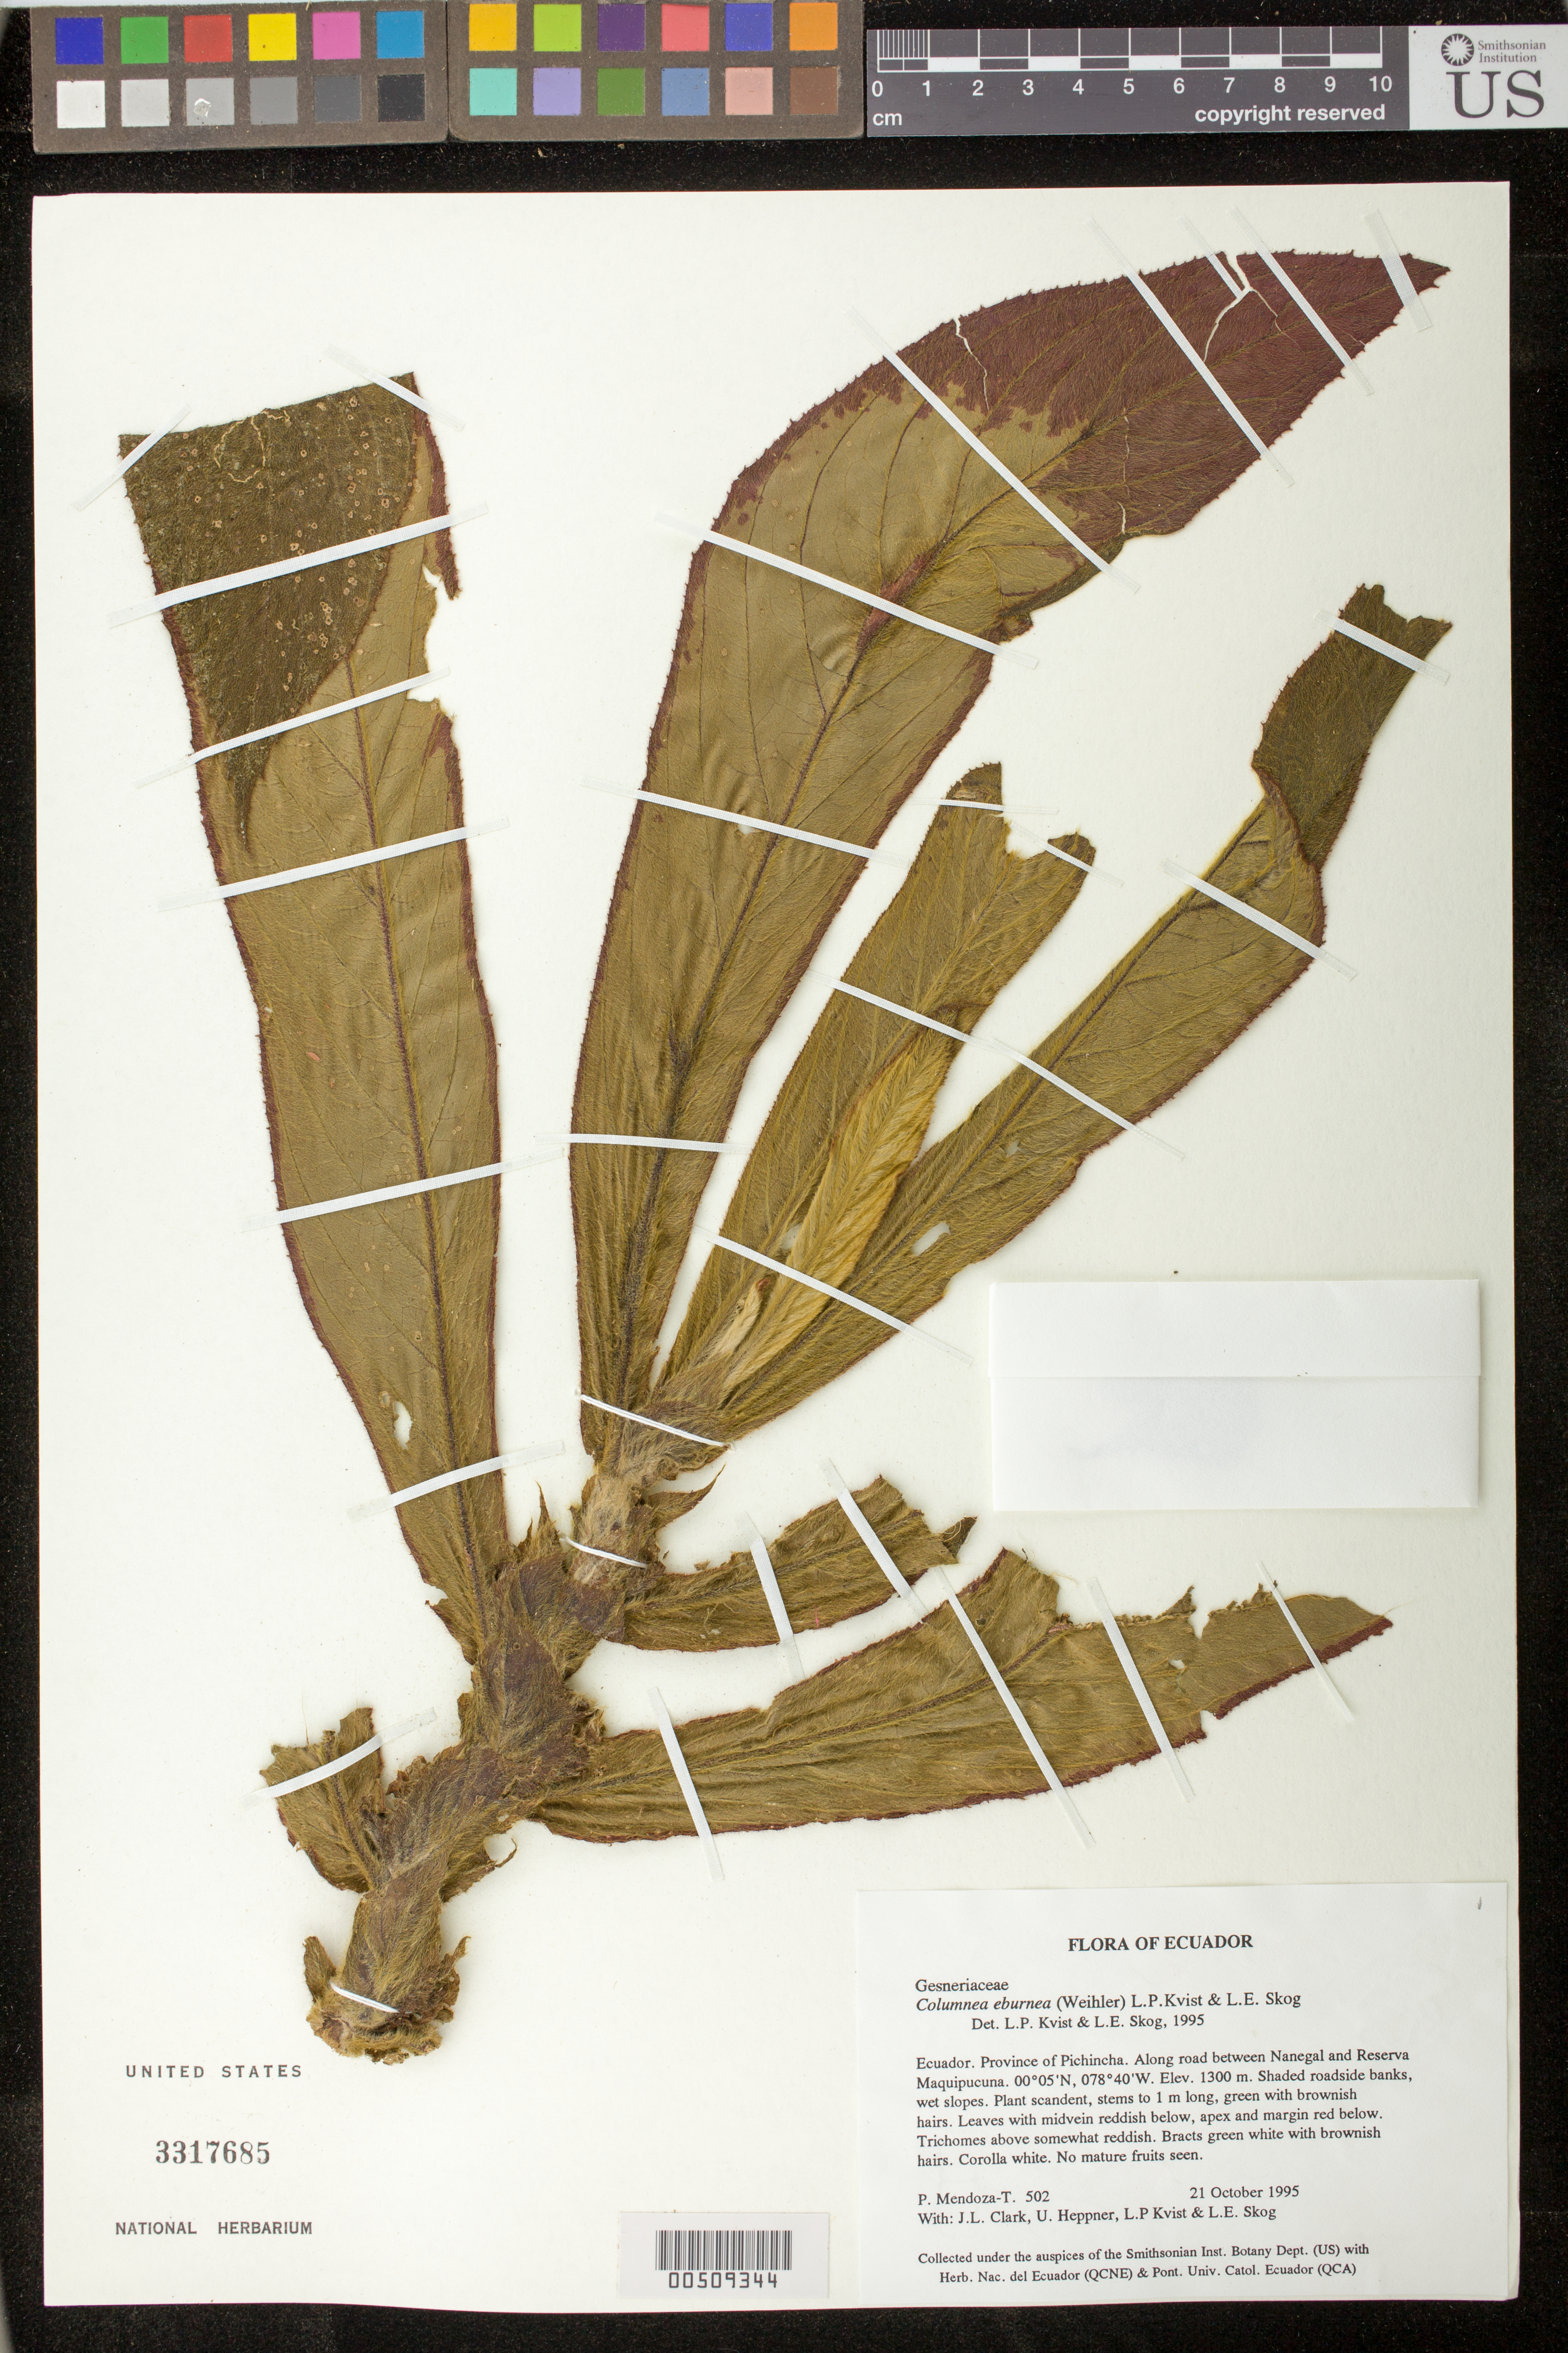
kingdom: Plantae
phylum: Tracheophyta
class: Magnoliopsida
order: Lamiales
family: Gesneriaceae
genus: Columnea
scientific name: Columnea eburnea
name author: (Wiehler) L.P. Kvist & L.E. Skog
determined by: Skog, Laurence E.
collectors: P. Mendoza-T., J. L. Clark, U. Heppner, L. P. Kvist & L. E. Skog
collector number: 502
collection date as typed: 21 Oct 1995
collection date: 1995-10-21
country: Ecuador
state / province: Pichincha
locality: Along road between Nanegal and Reserva Maquipucuna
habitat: Shaded roadside banks, wet slopes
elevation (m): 1300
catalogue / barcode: US 3317685